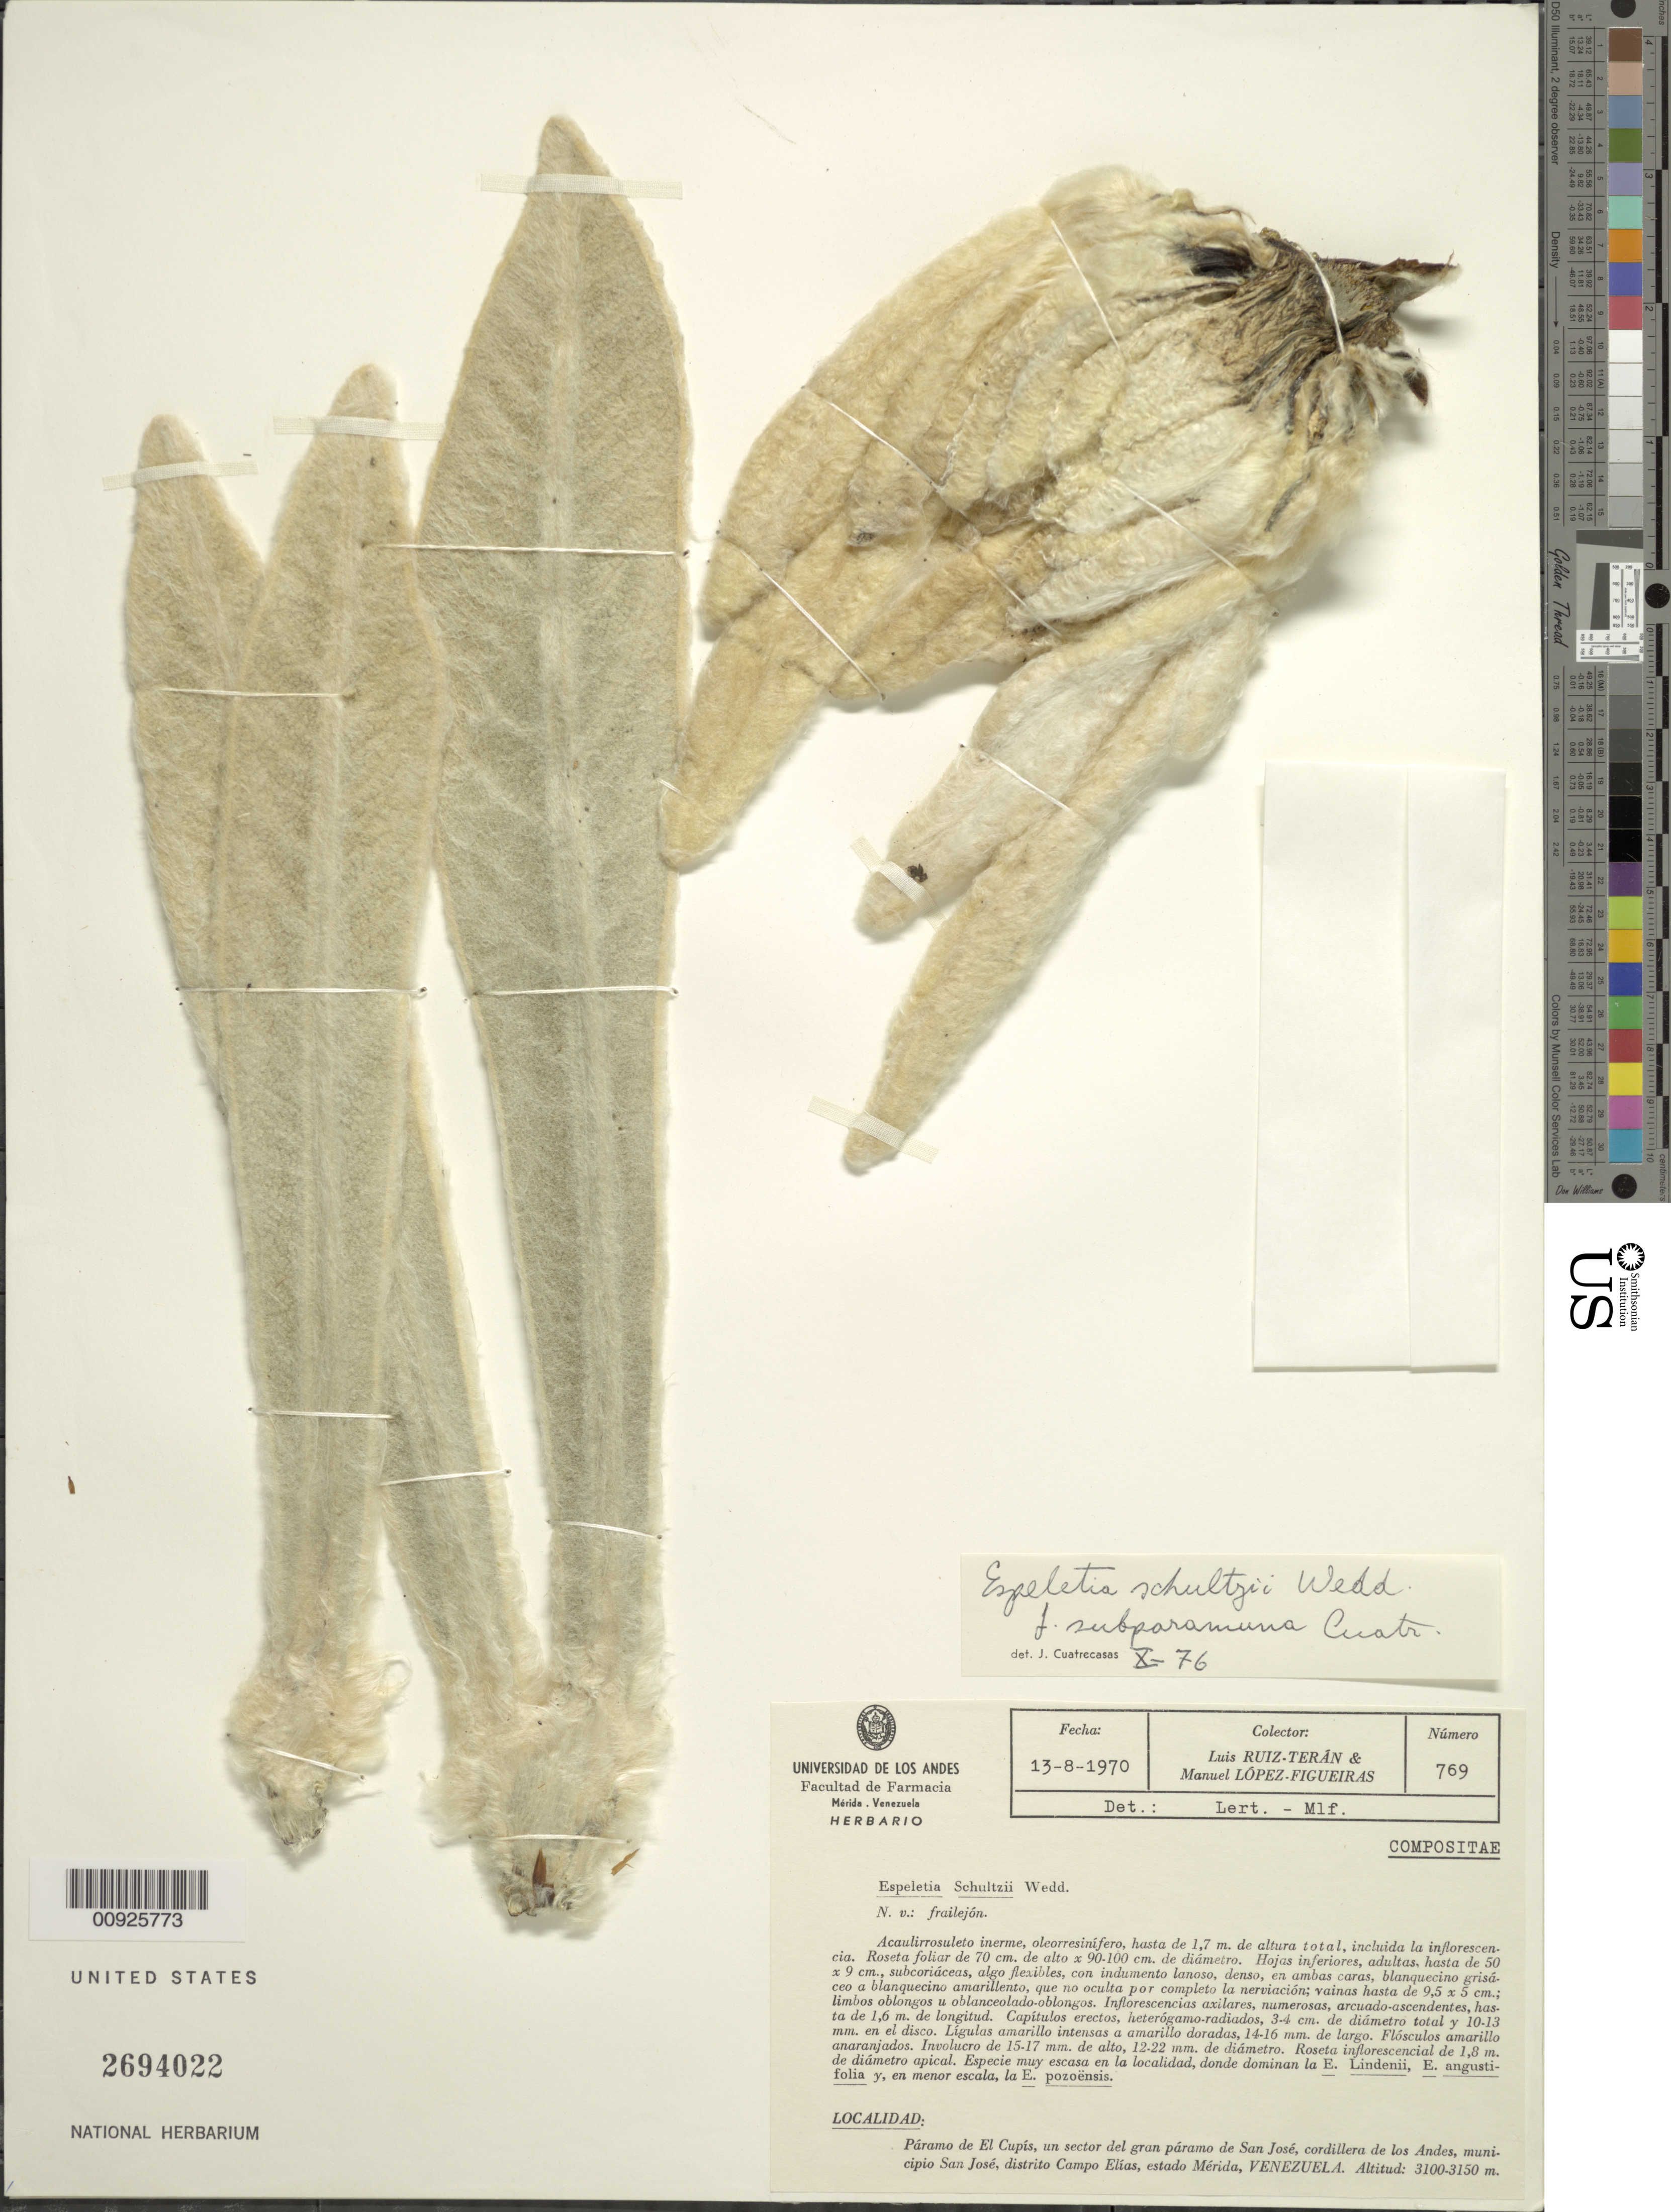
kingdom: Plantae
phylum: Tracheophyta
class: Magnoliopsida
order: Asterales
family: Asteraceae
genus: Espeletia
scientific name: Espeletia schultzii var. subparamuna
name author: Cuatrec.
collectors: L. E. Ruíz-Terán & M. López Figueiras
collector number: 769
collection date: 1970-08-13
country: Venezuela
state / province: Mérida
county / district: Campo Elías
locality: P. del Cupís. Páramo de el Cupís, un sector del gran Páramo de San José, cordillera de los Andes, Municipio de San José.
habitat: Especie muy escasa en la localidad, donde dominan la E. lindenii, E. angustifolia y, en menor escala, la E. pozoensis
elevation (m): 3100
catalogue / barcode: US 2694022